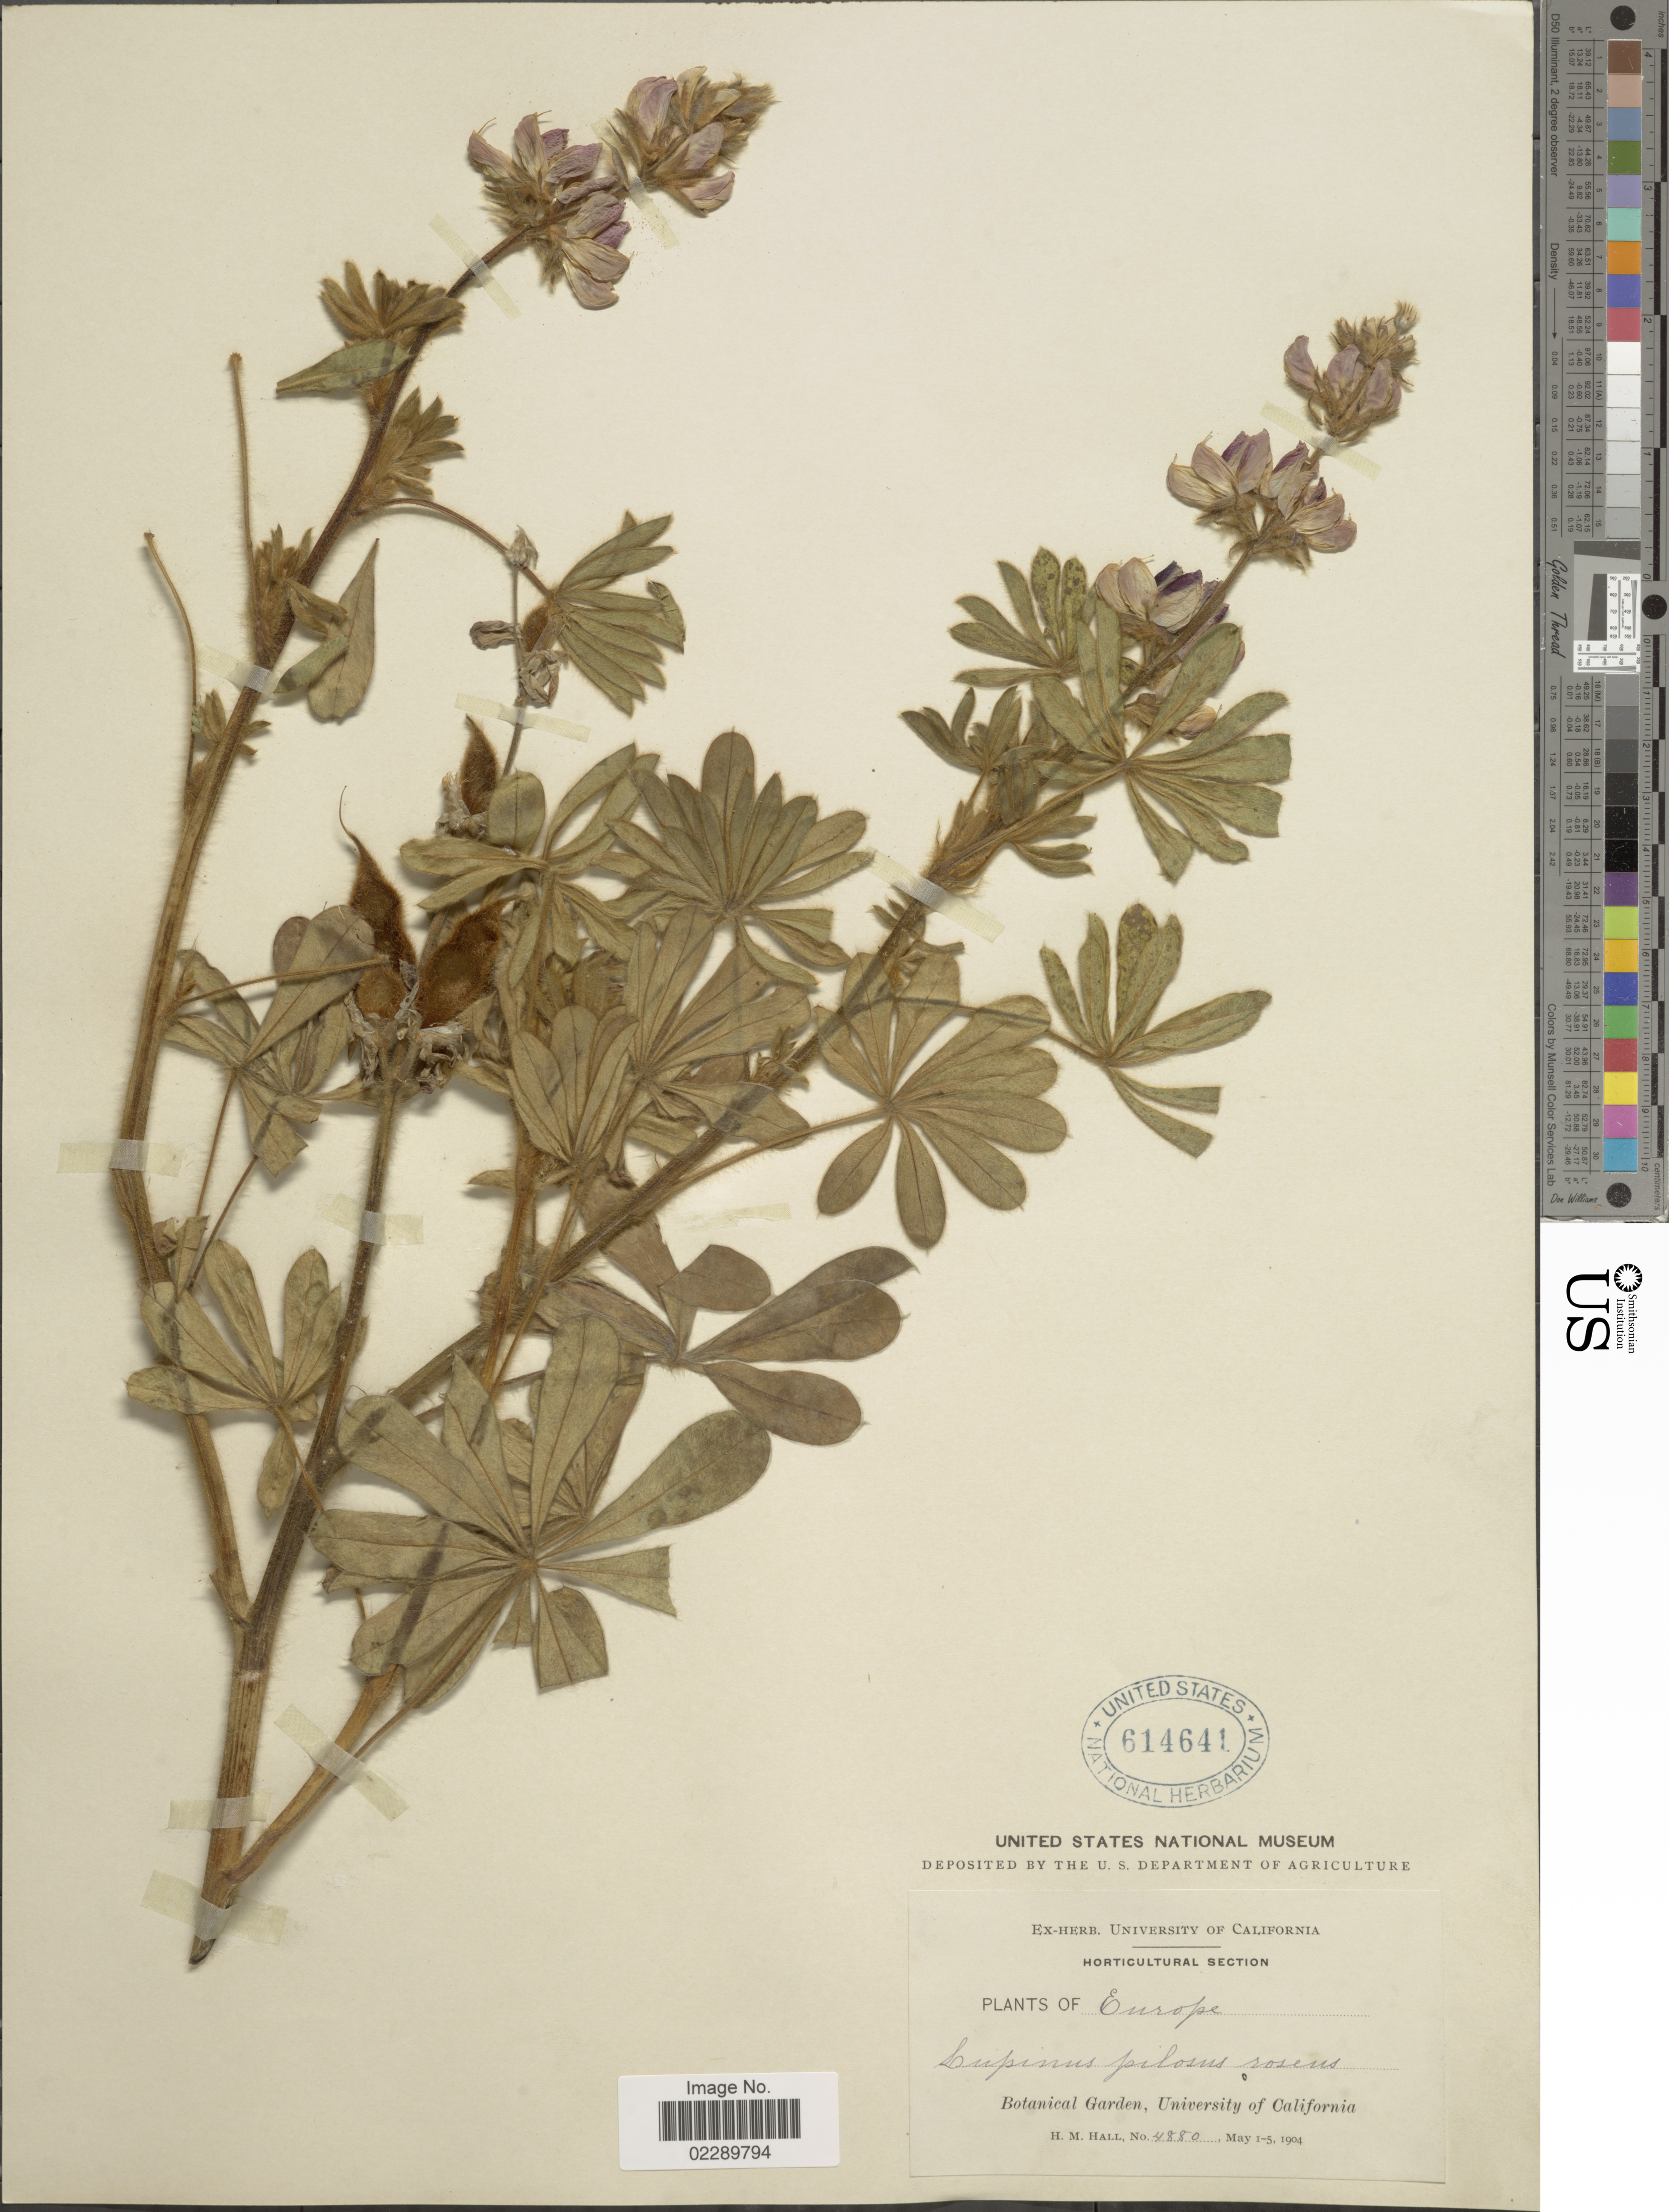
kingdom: Plantae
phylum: Tracheophyta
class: Magnoliopsida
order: Fabales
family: Fabaceae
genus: Lupinus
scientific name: Lupinus pilosus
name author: L.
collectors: H. M. Hall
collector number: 4880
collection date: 1904-05-01/1904-05-05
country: United States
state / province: California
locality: Botanical Garden, University of California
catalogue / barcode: US 614641